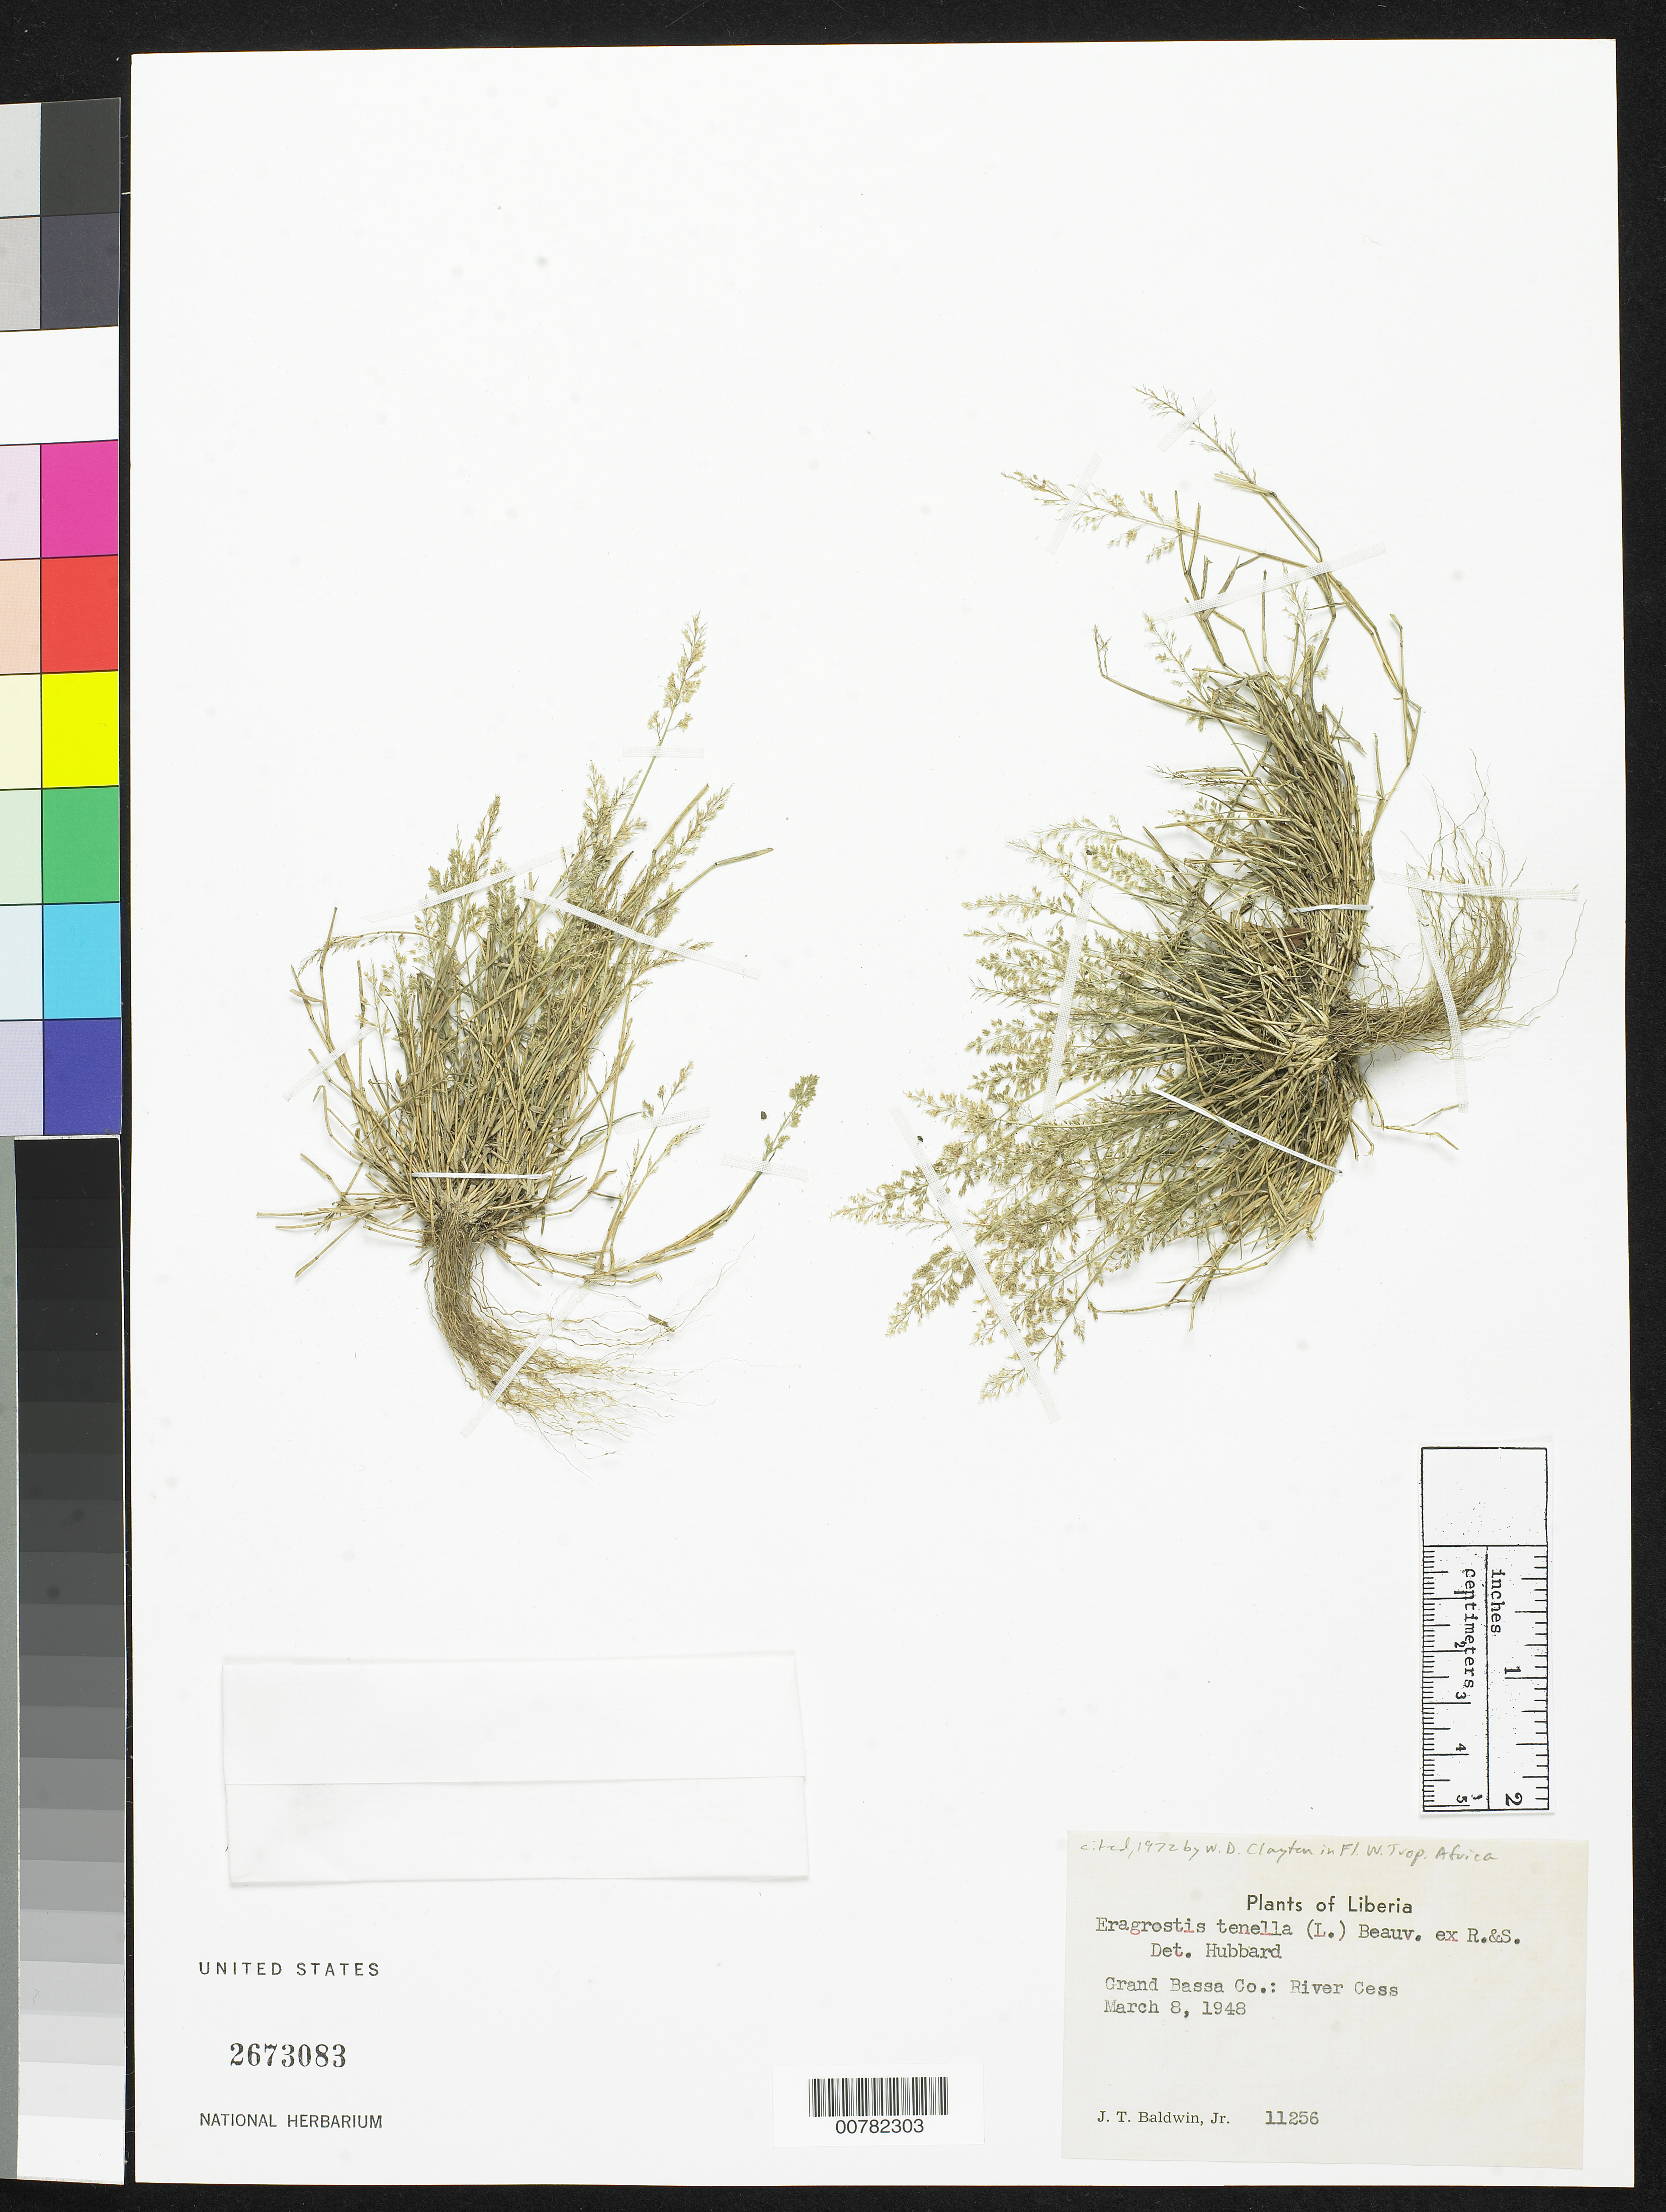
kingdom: Plantae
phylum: Tracheophyta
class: Liliopsida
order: Poales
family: Poaceae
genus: Eragrostis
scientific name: Eragrostis tenella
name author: (L.) P. Beauv. ex Roem. & Schult.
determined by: Hubbard, C. E.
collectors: J. T. Baldwin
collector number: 11256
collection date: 1948-03-08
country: Liberia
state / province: Maryland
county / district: Grand Cess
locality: River Cess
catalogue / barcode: US 2673083